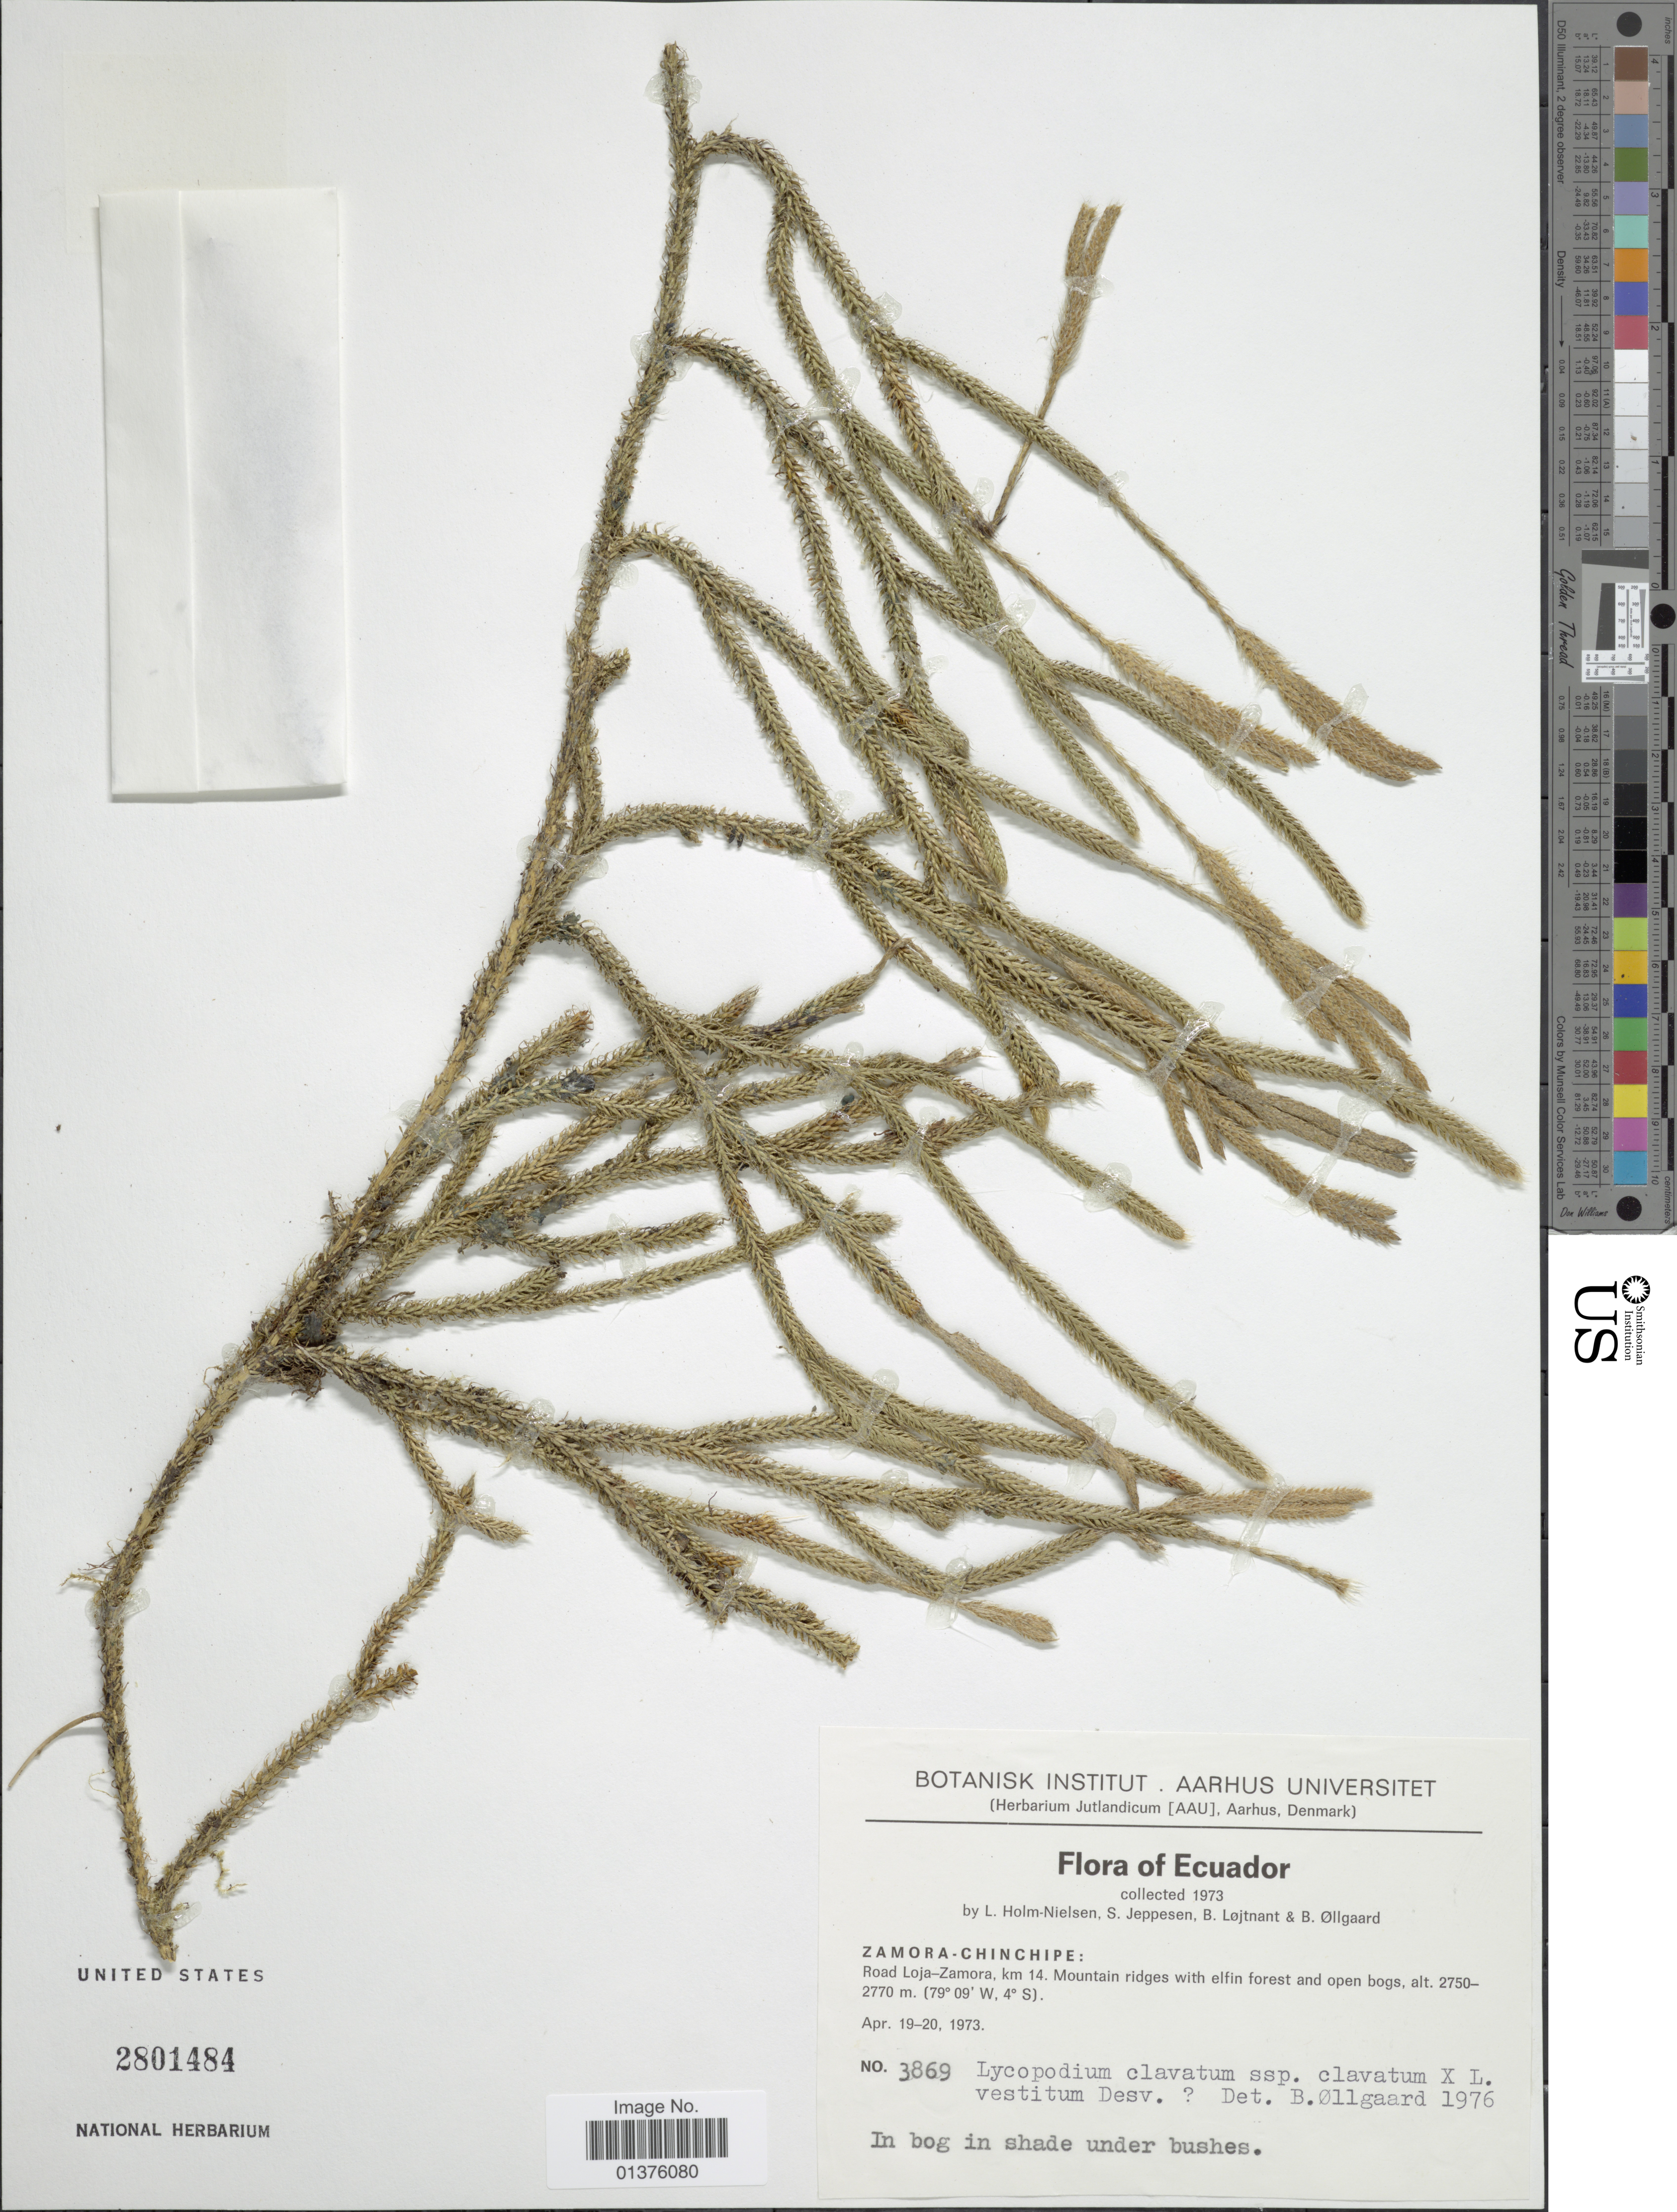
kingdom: Plantae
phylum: Tracheophyta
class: Lycopodiopsida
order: Lycopodiales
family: Lycopodiaceae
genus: Lycopodium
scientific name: Lycopodium clavatum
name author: L.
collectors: L. B. Holm-Nielsen, S. Jeppesen, B. Löjtnant & B. Øllgaard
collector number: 3869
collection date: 1973-04-19/1973-04-20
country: Ecuador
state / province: Zamora-Chinchipe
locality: Road Loja-Zamota km 14 Mountain ridges with elfin forest and open bogs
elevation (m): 2750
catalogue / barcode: US 2801484